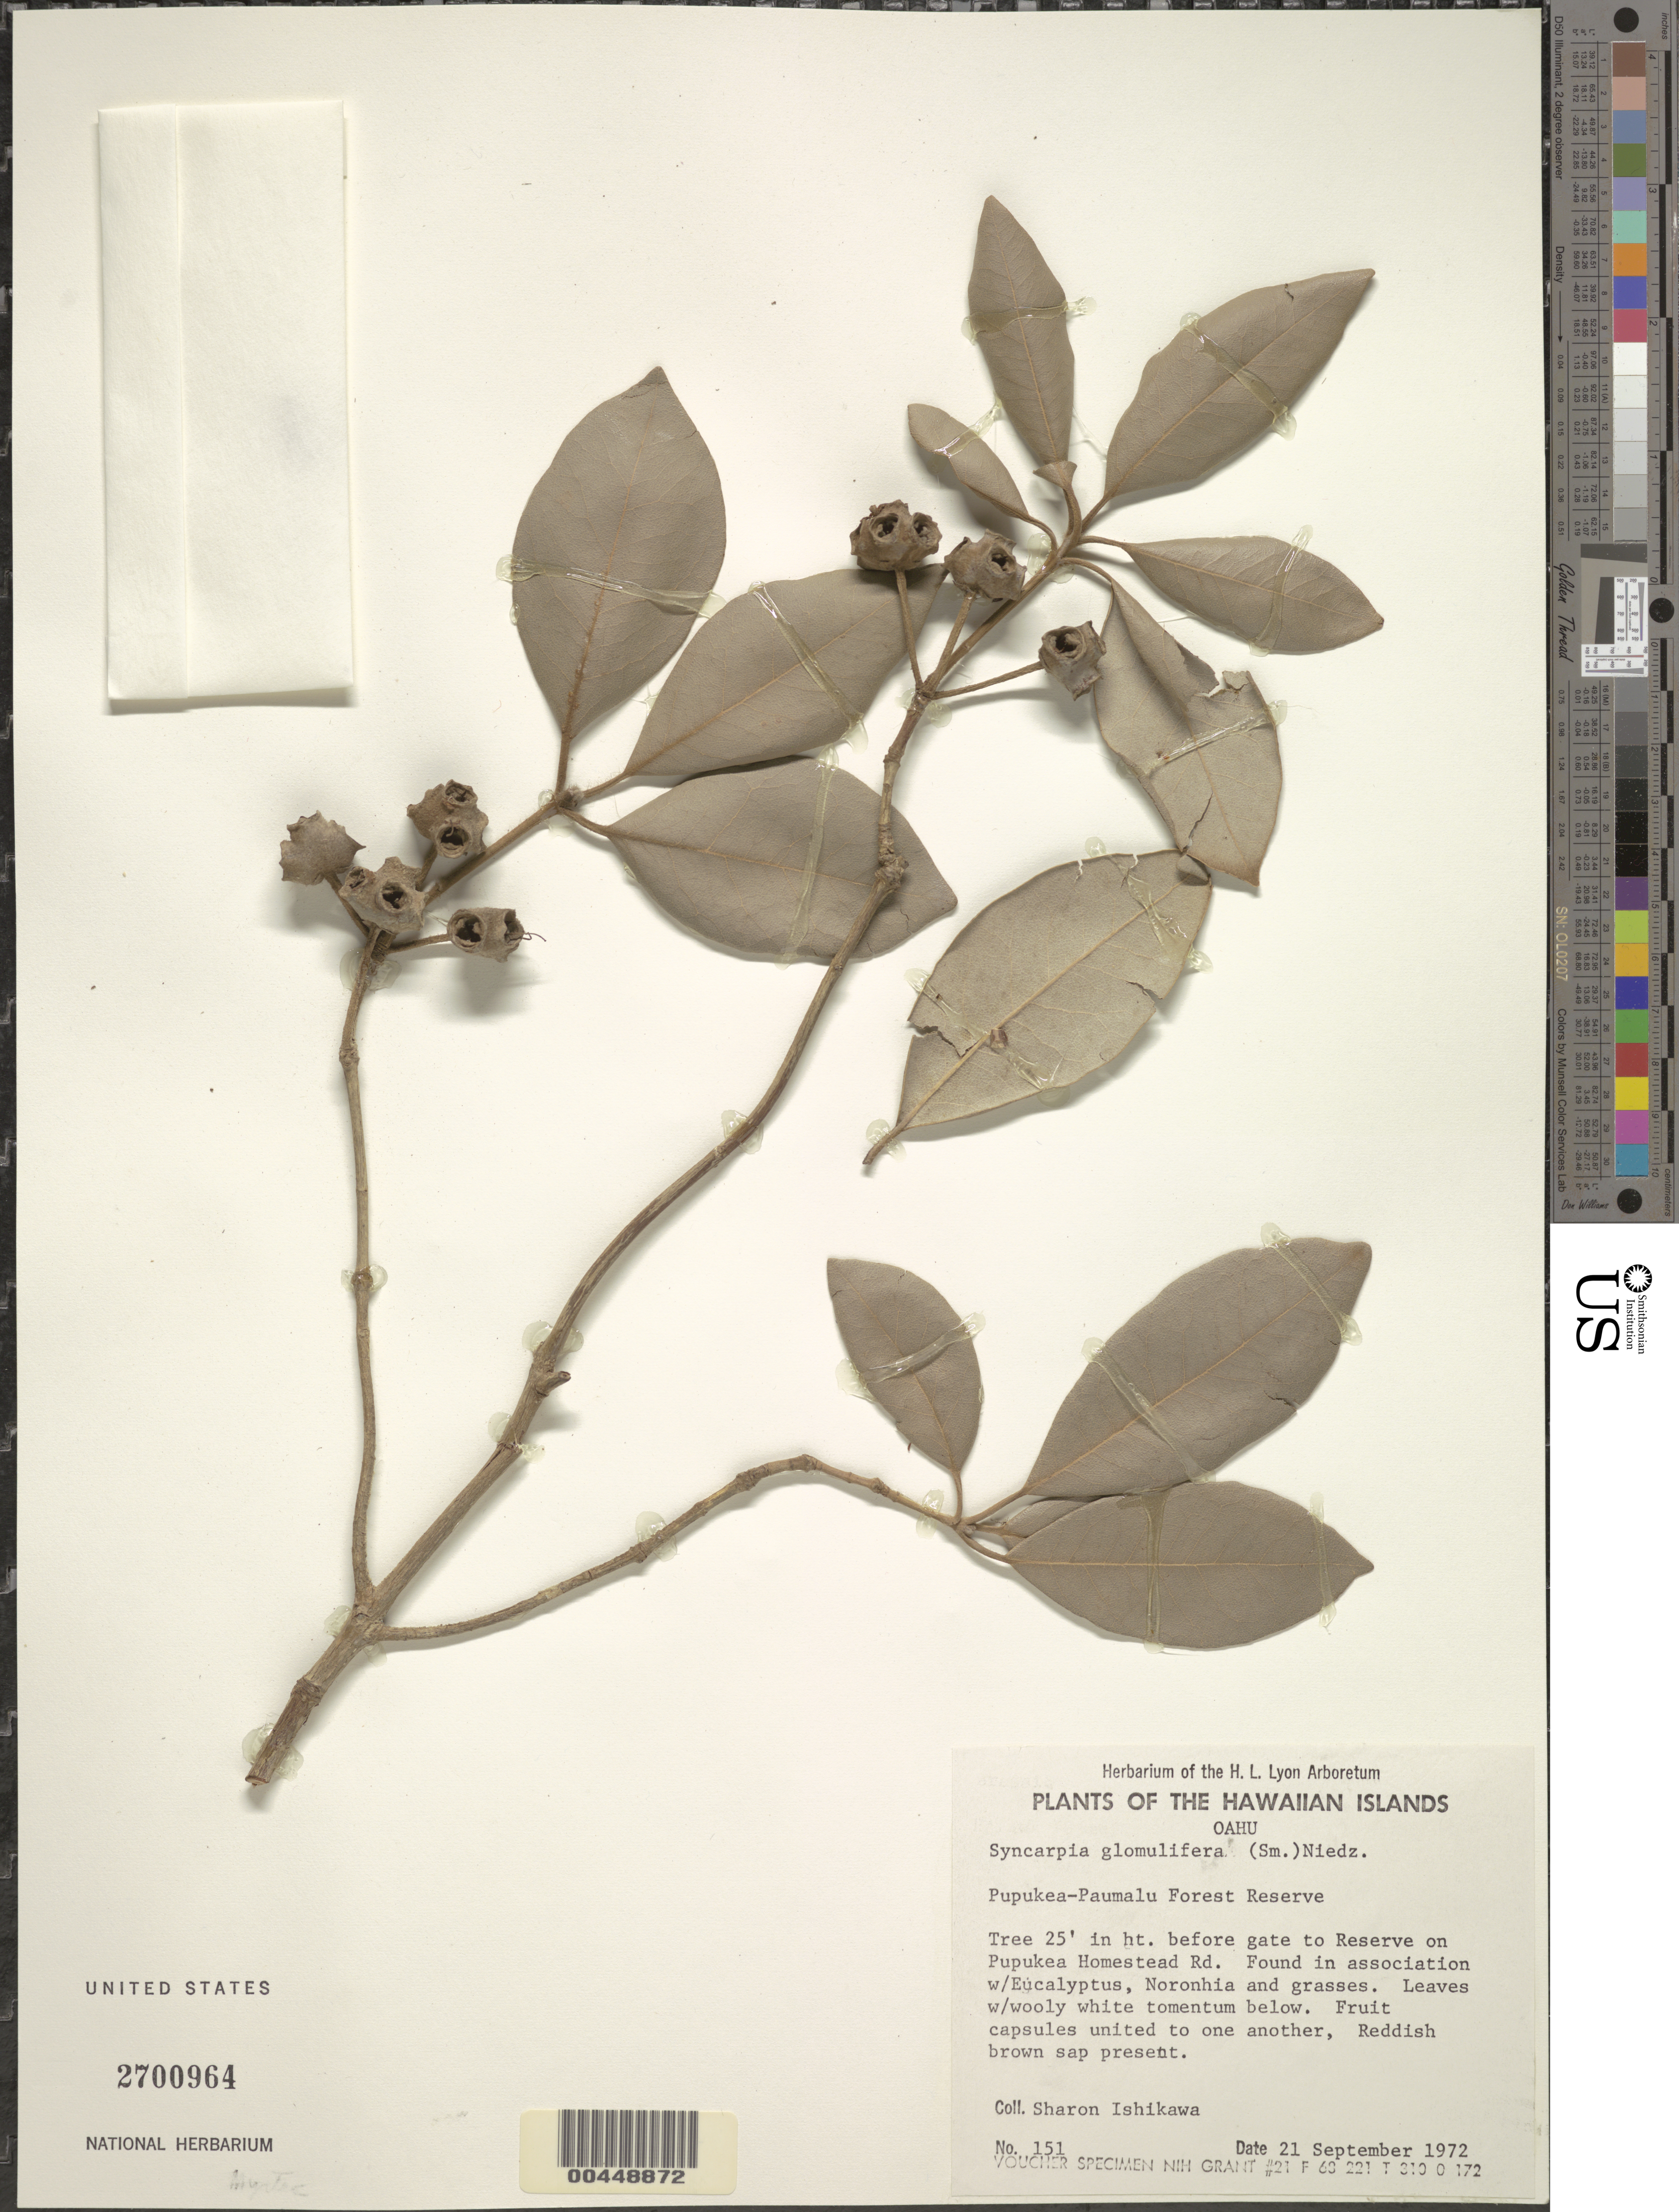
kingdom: Plantae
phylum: Tracheophyta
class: Magnoliopsida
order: Myrtales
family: Myrtaceae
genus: Syncarpia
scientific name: Syncarpia glomulifera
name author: (Sm.) Nied.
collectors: S. S. Ishikawa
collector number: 151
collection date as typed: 21 Sep 1972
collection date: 1972-09-21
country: United States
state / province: Hawaii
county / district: Honolulu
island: Oahu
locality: Pupukea-Paumalu For Res, before gate to Res on Pupukea Homestead Rd.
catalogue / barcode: US 2700964